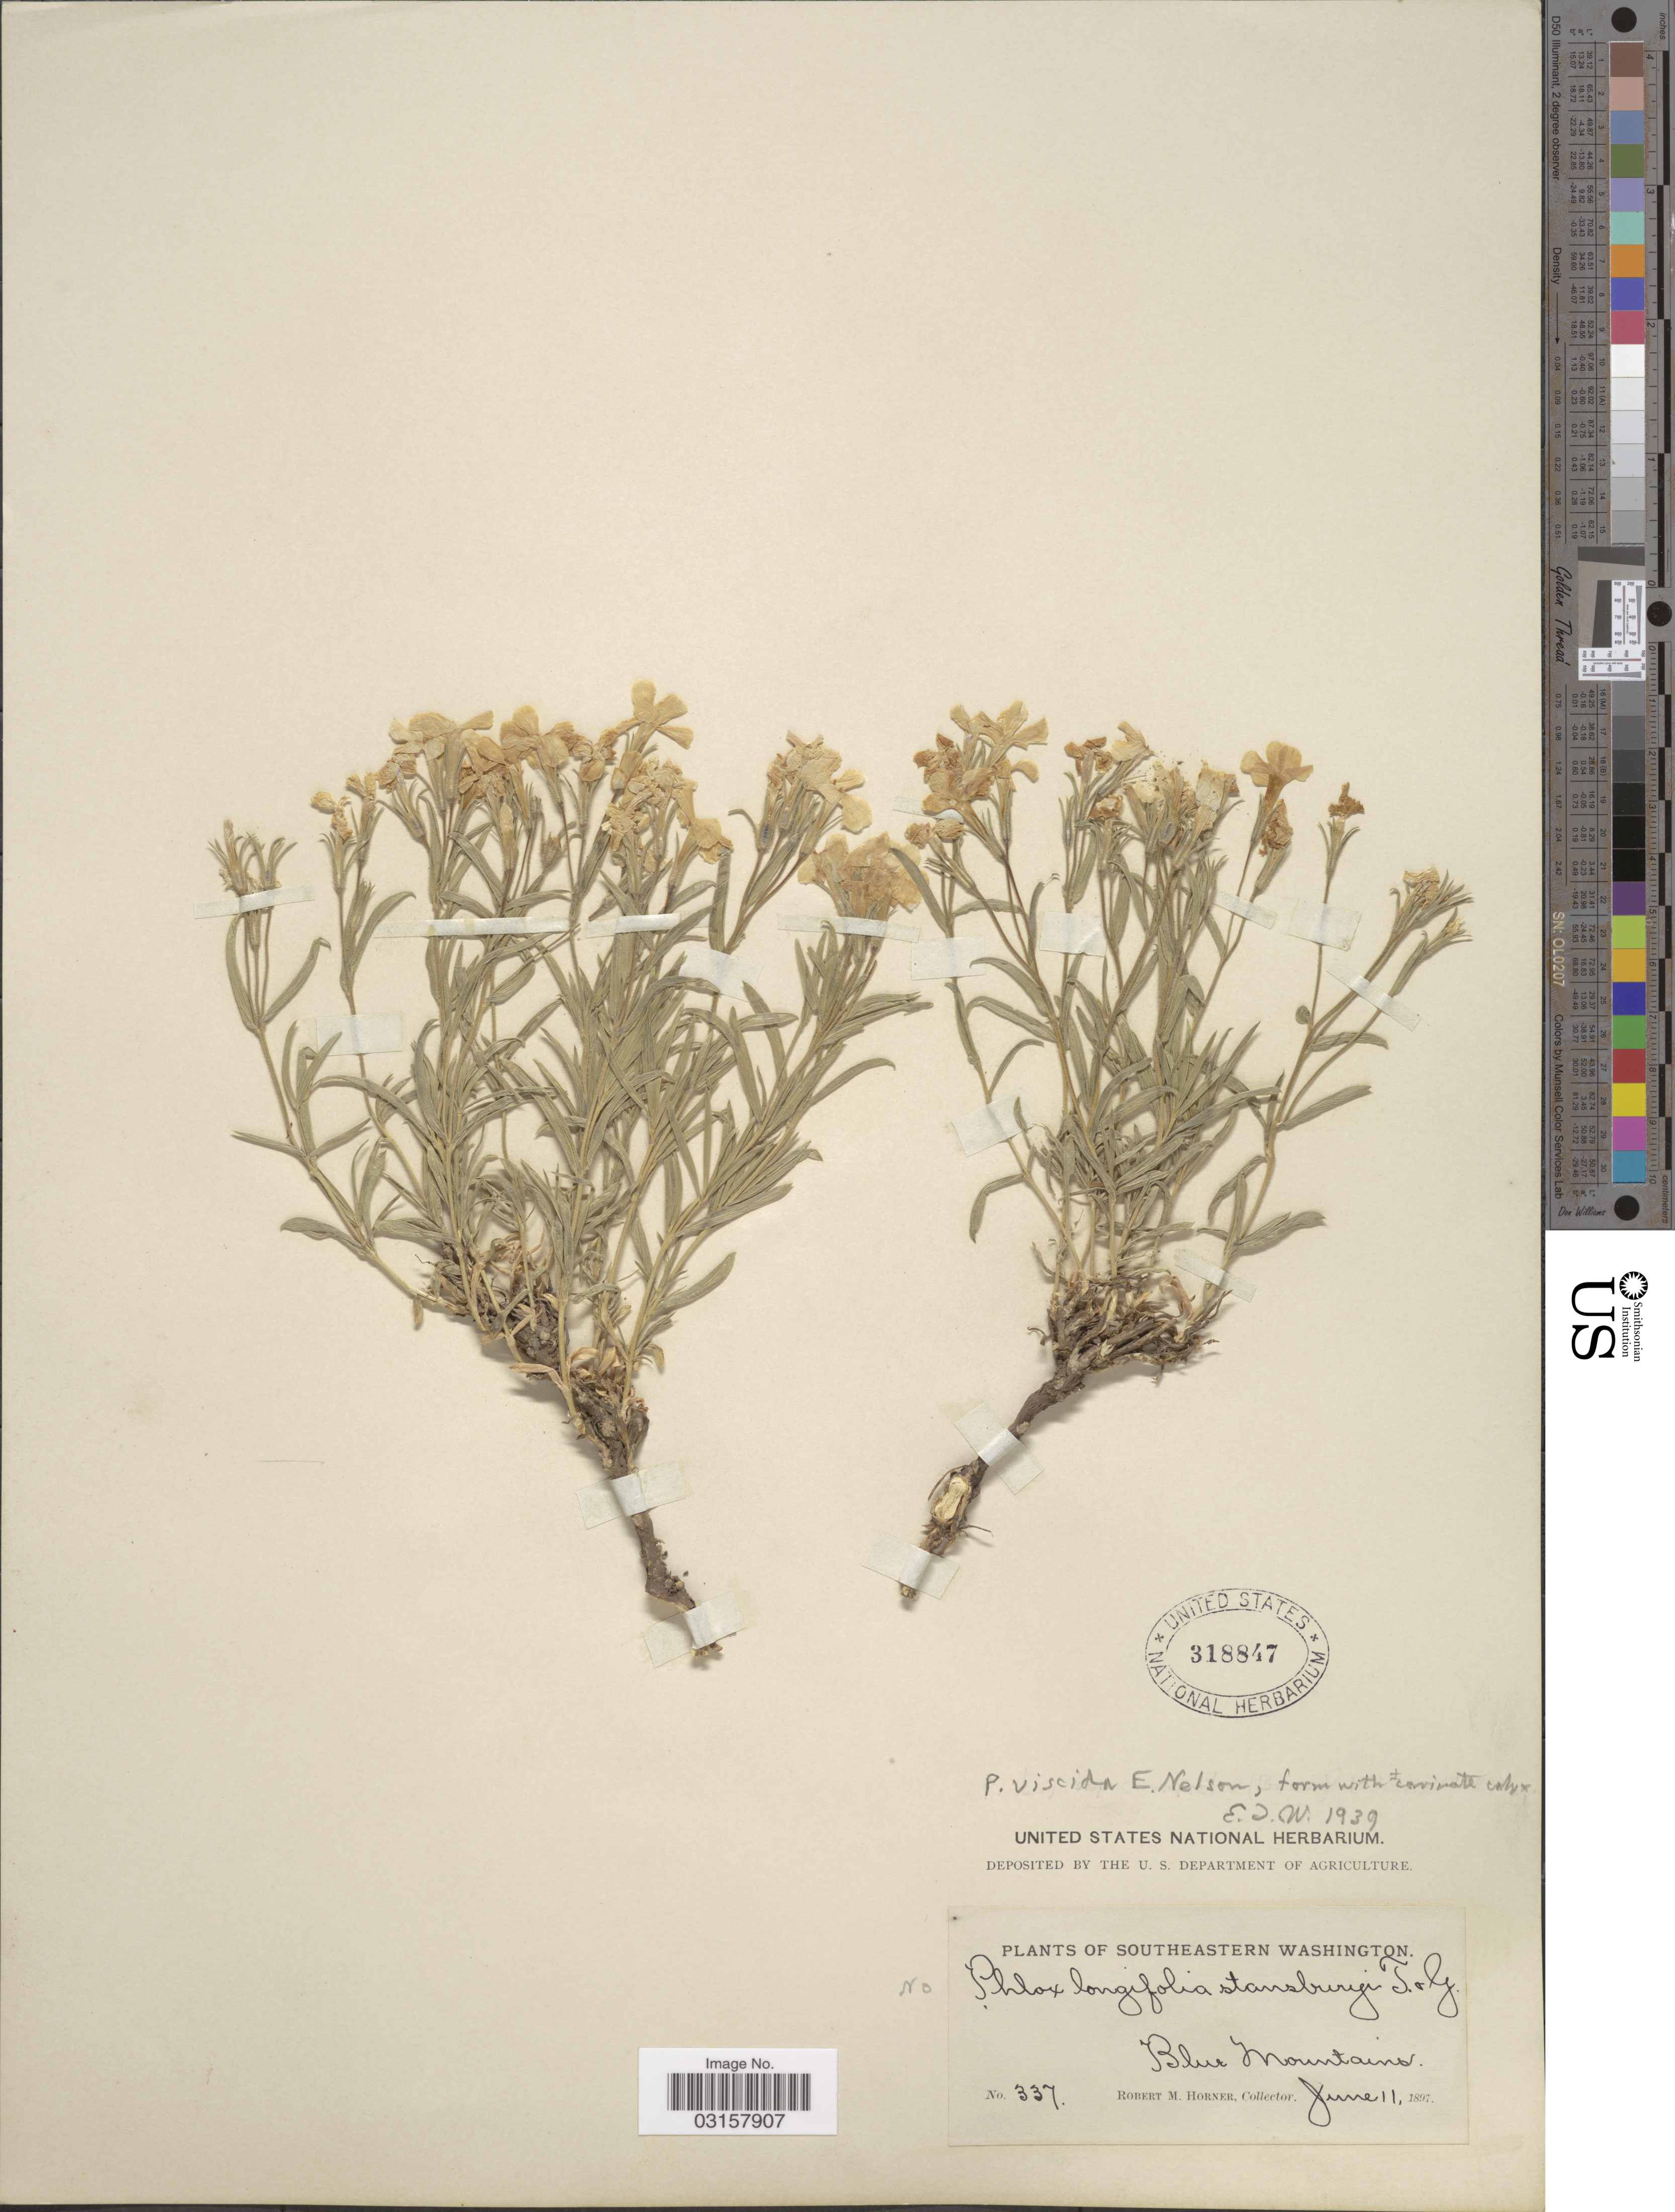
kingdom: Plantae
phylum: Tracheophyta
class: Magnoliopsida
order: Ericales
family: Polemoniaceae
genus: Phlox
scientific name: Phlox viscida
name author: E.E. Nelson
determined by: Mayfield, M. H.; Ferguson, C. J.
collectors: R. Horner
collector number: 337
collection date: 1897-06-11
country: United States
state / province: Washington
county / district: Clallam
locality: Southeastern Washington. Blue Mountains.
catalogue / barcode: US 318847